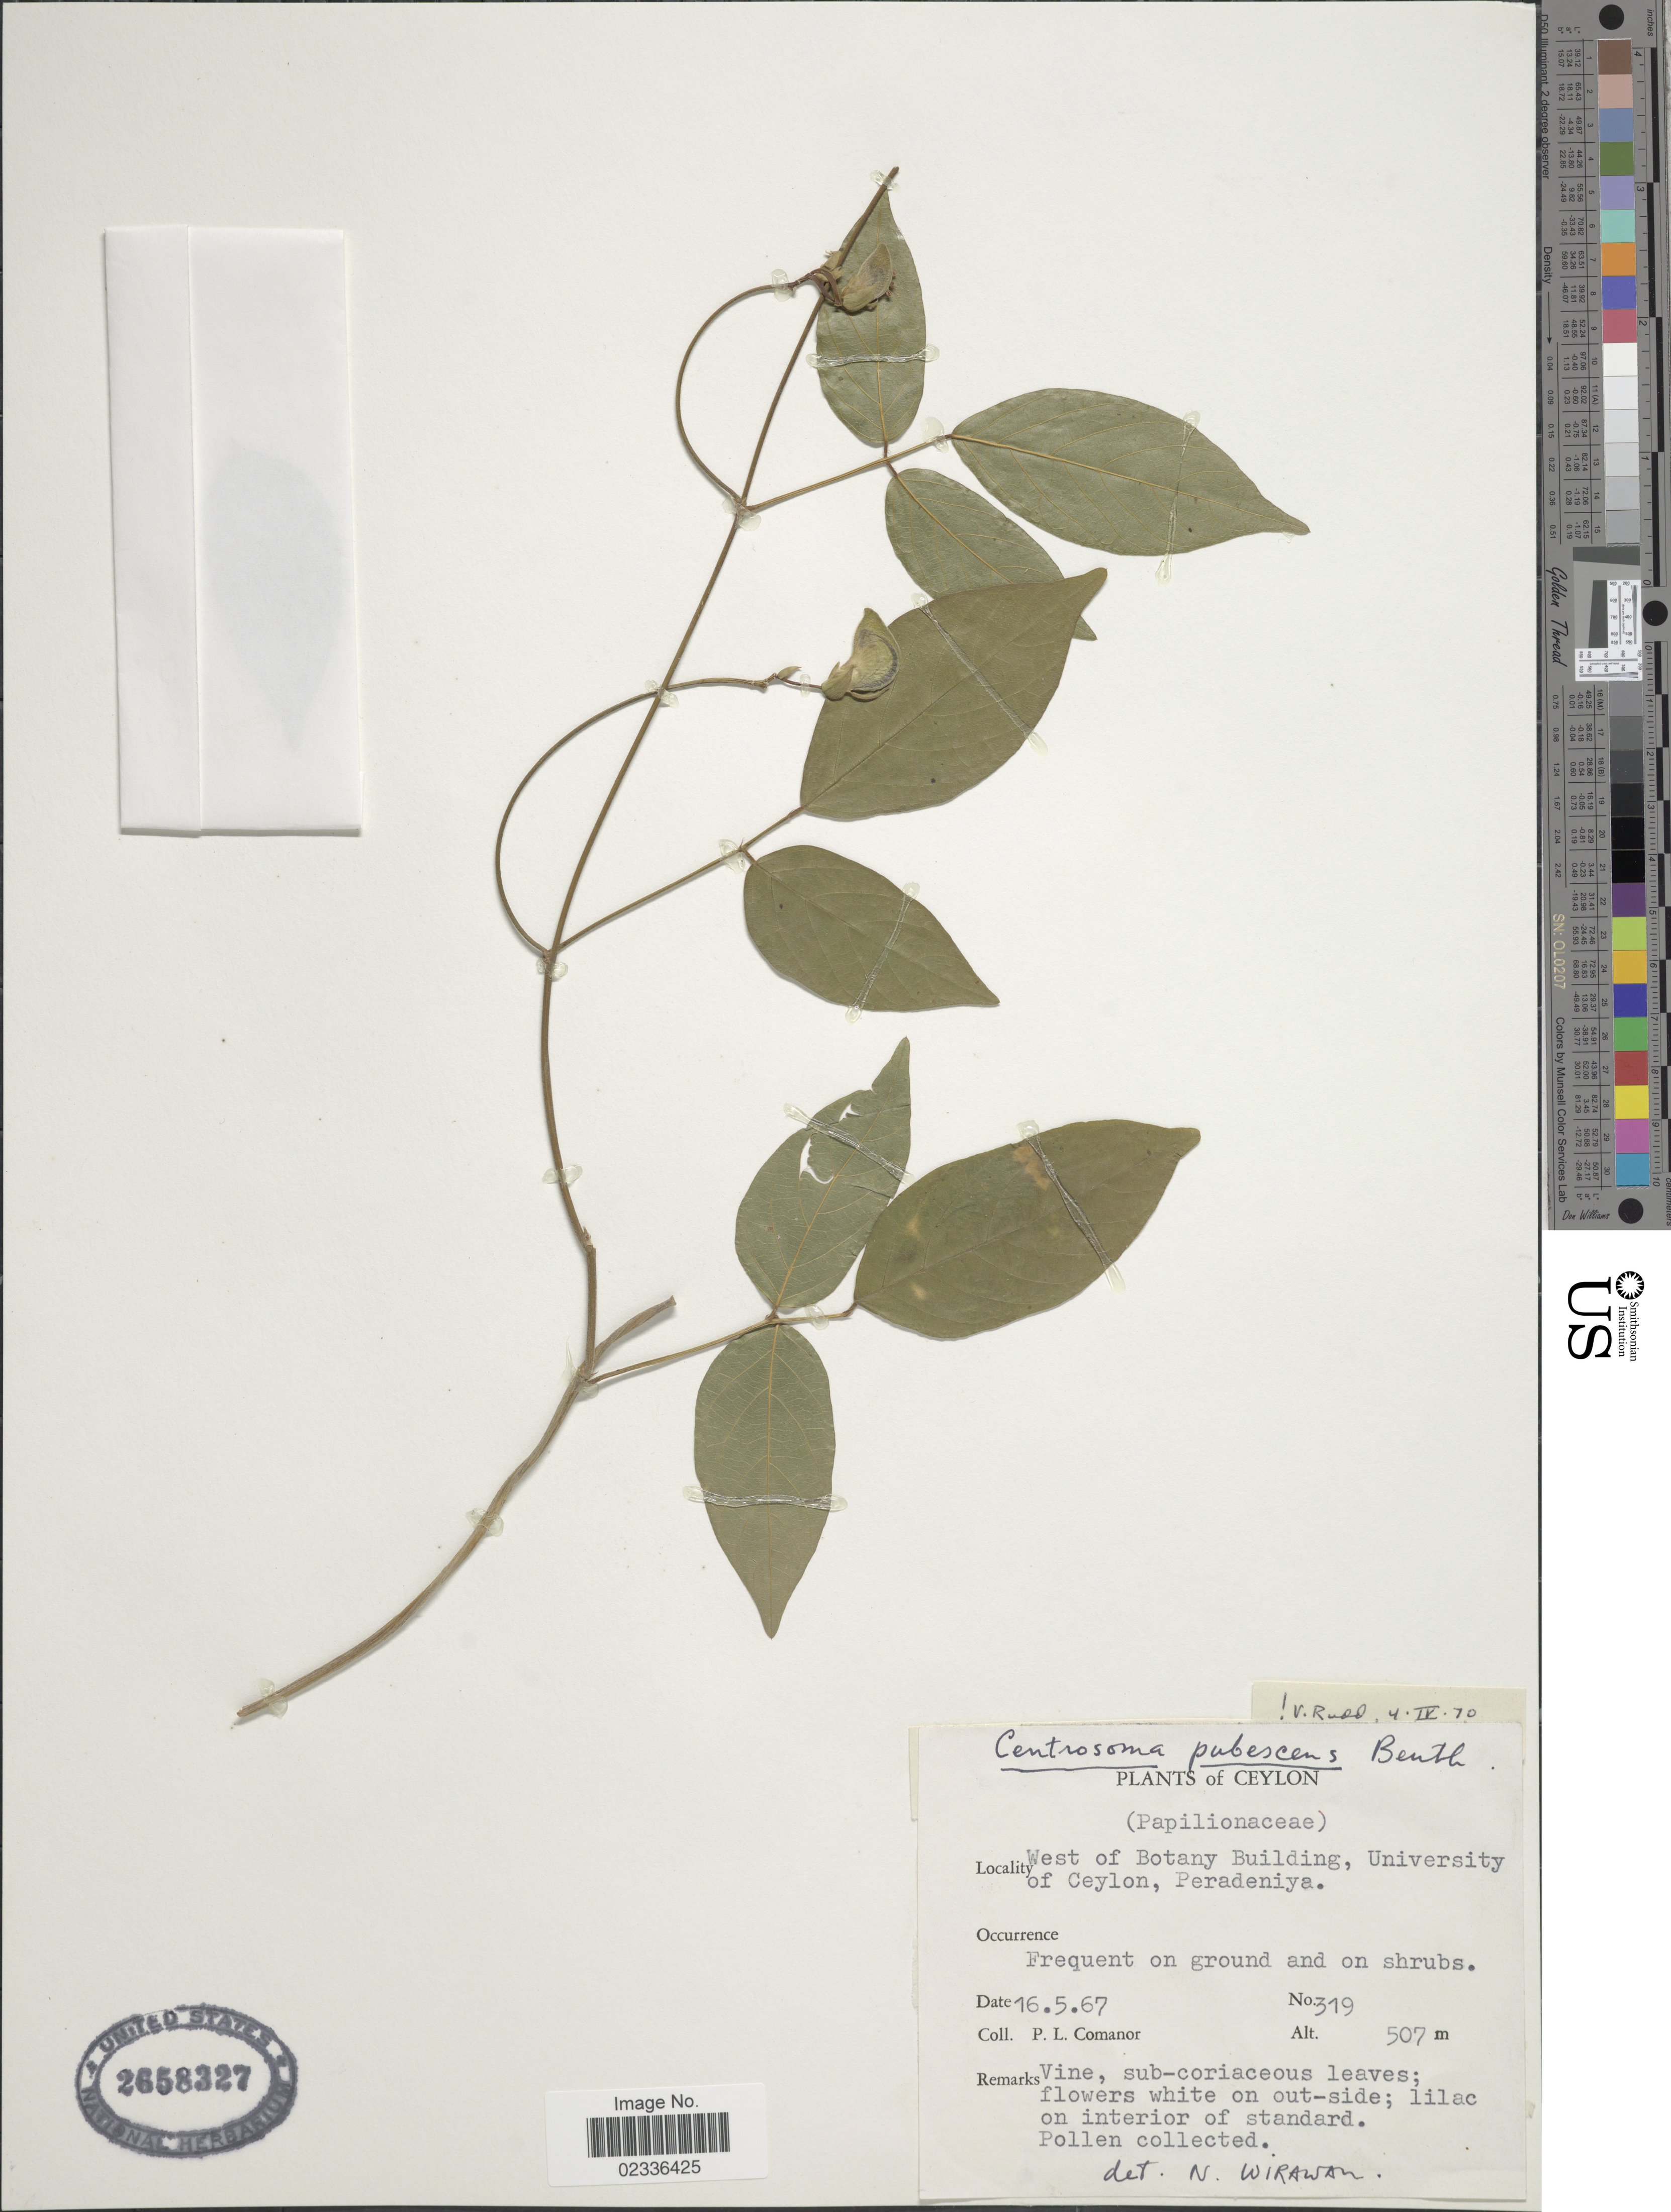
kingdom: Plantae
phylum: Tracheophyta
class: Magnoliopsida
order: Fabales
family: Fabaceae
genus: Centrosema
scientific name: Centrosema pubescens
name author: Benth.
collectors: P. Comanor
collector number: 319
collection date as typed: Transcribed d/m/y: 16/5/67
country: Sri Lanka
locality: Ceylon, West of Botany Building, University of Ceylon, Peradeniya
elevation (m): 507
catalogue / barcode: US 2658327